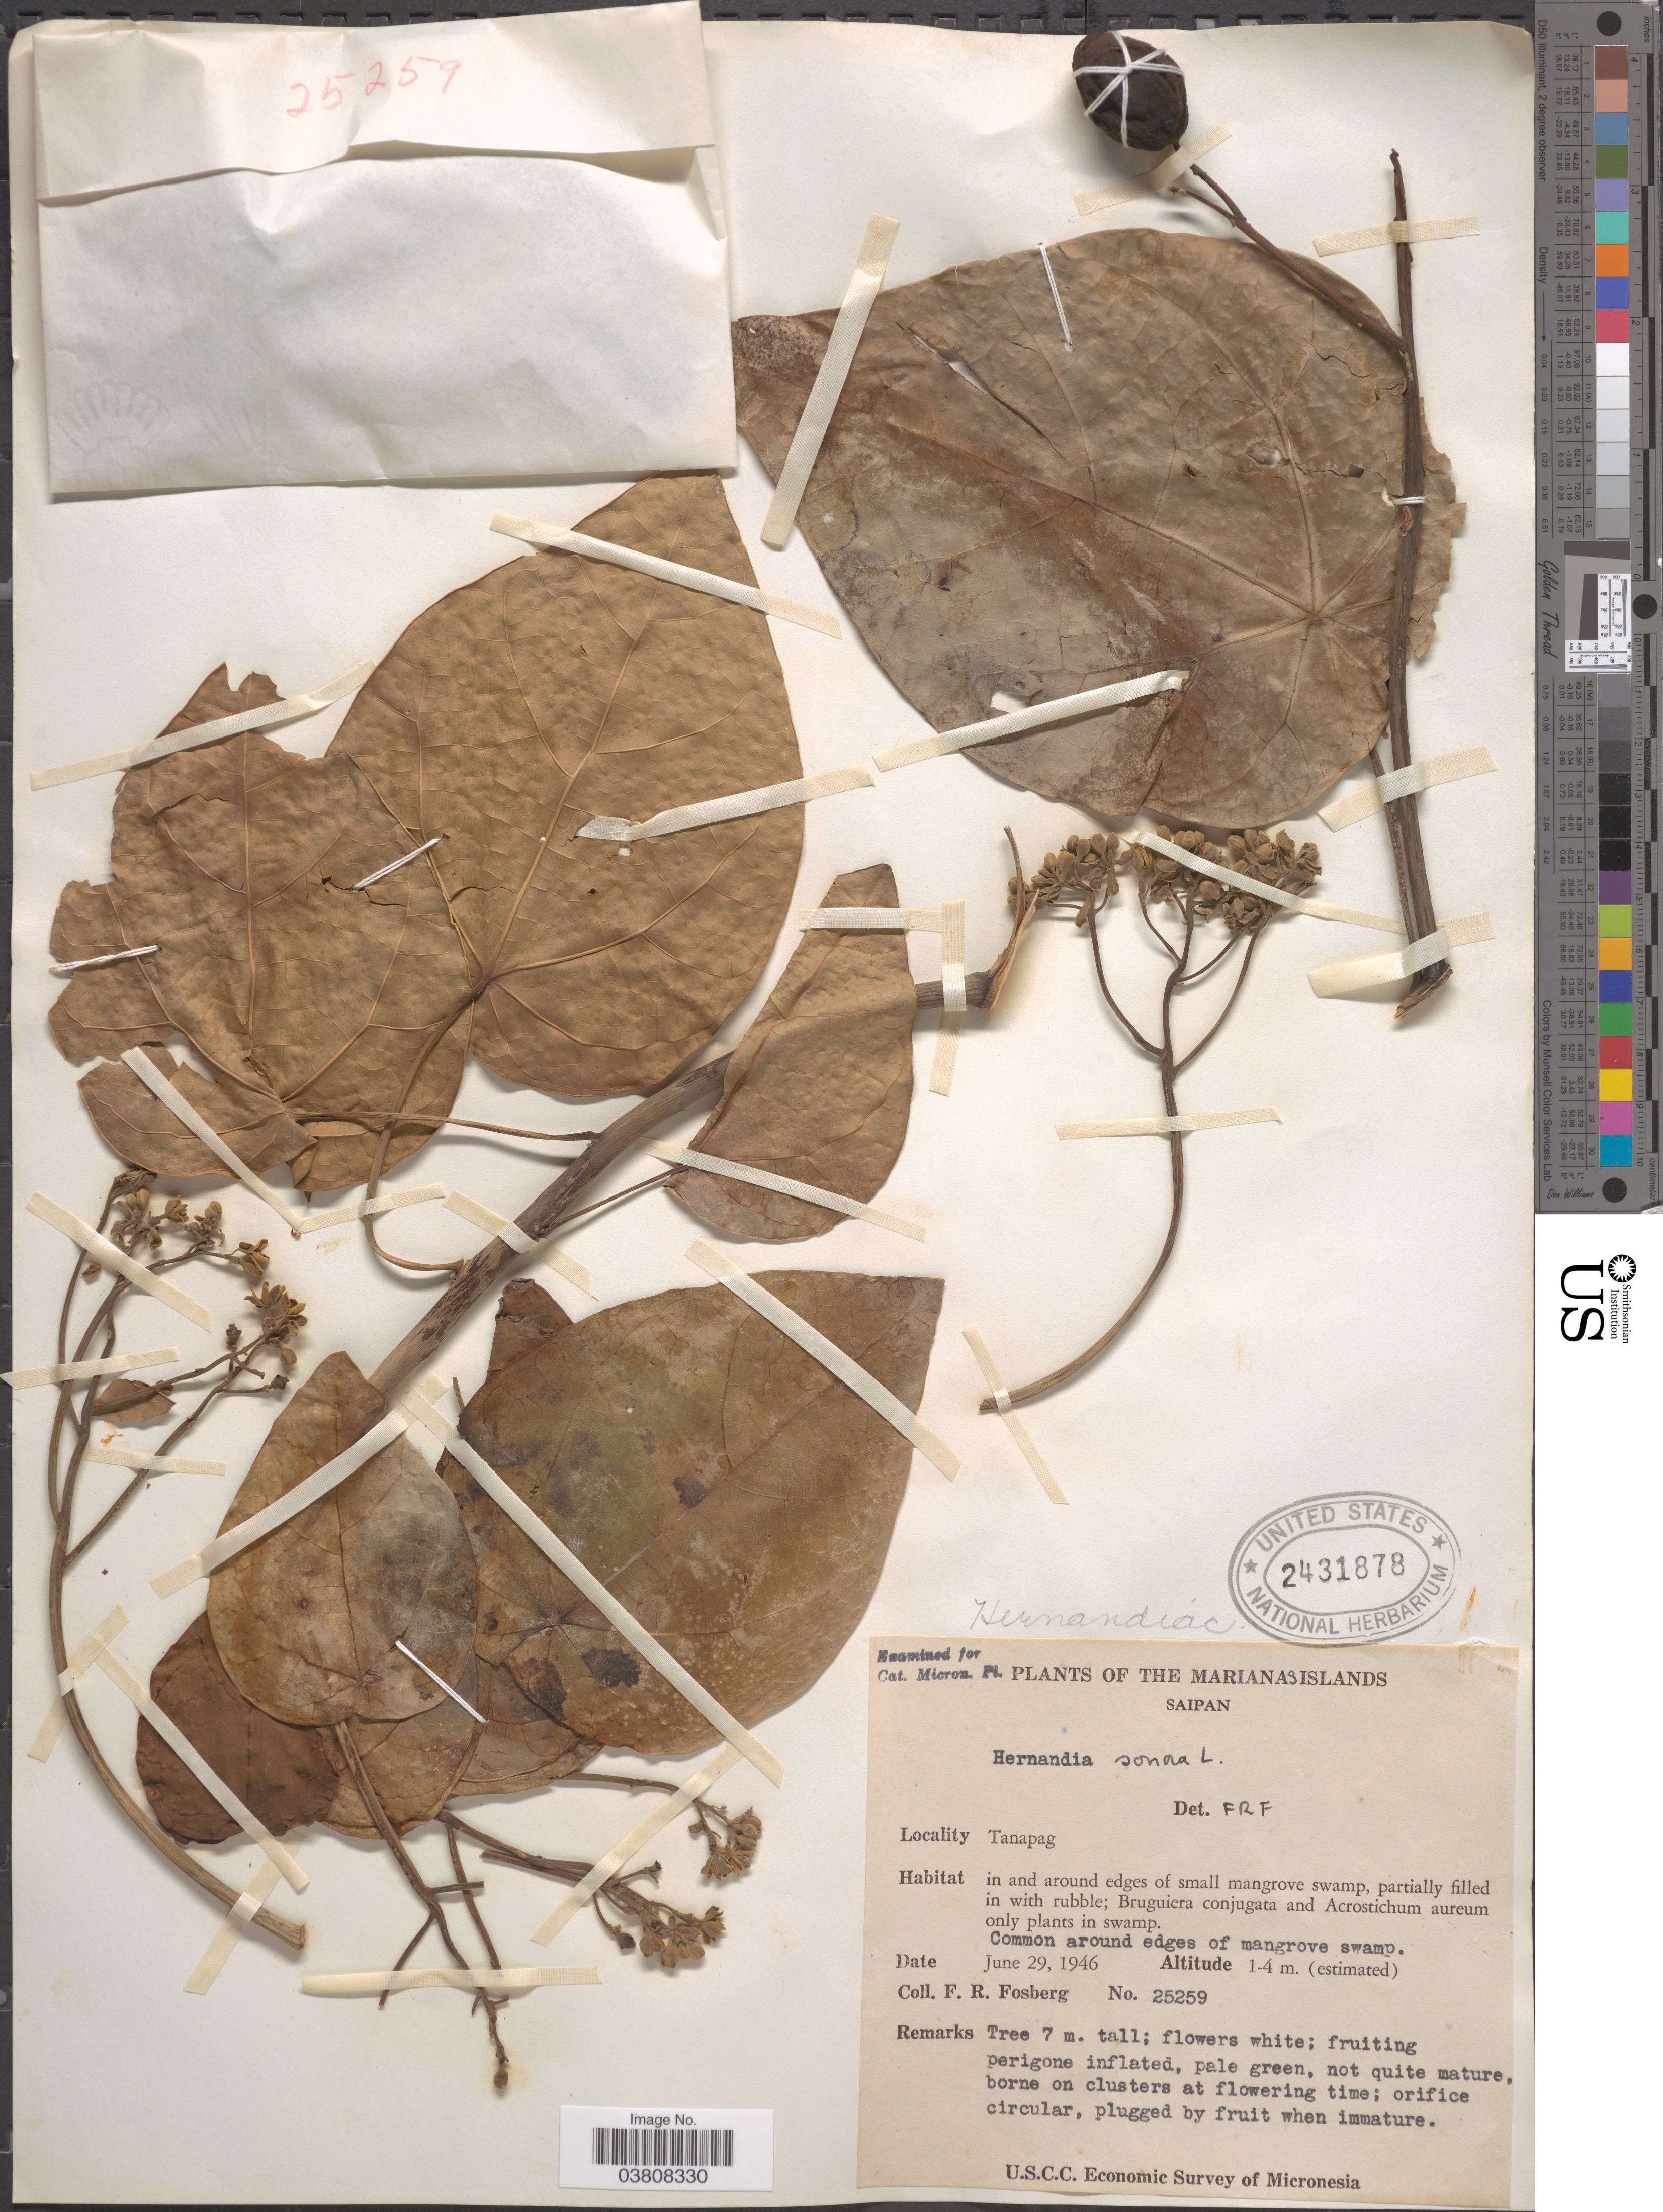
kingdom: Plantae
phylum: Tracheophyta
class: Magnoliopsida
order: Laurales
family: Hernandiaceae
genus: Hernandia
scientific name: Hernandia nymphaeifolia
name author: (C. Presl) Kubitzki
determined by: Strong, Mark T., (BOT), Smithsonian Institution - National Museum of Natural History (UNITED STATES)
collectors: F. R. Fosberg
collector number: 25259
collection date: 1946-06-29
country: Northern Mariana Islands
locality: The Marianas Islands. Saipan. Tanapag.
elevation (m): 1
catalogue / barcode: US 2431878